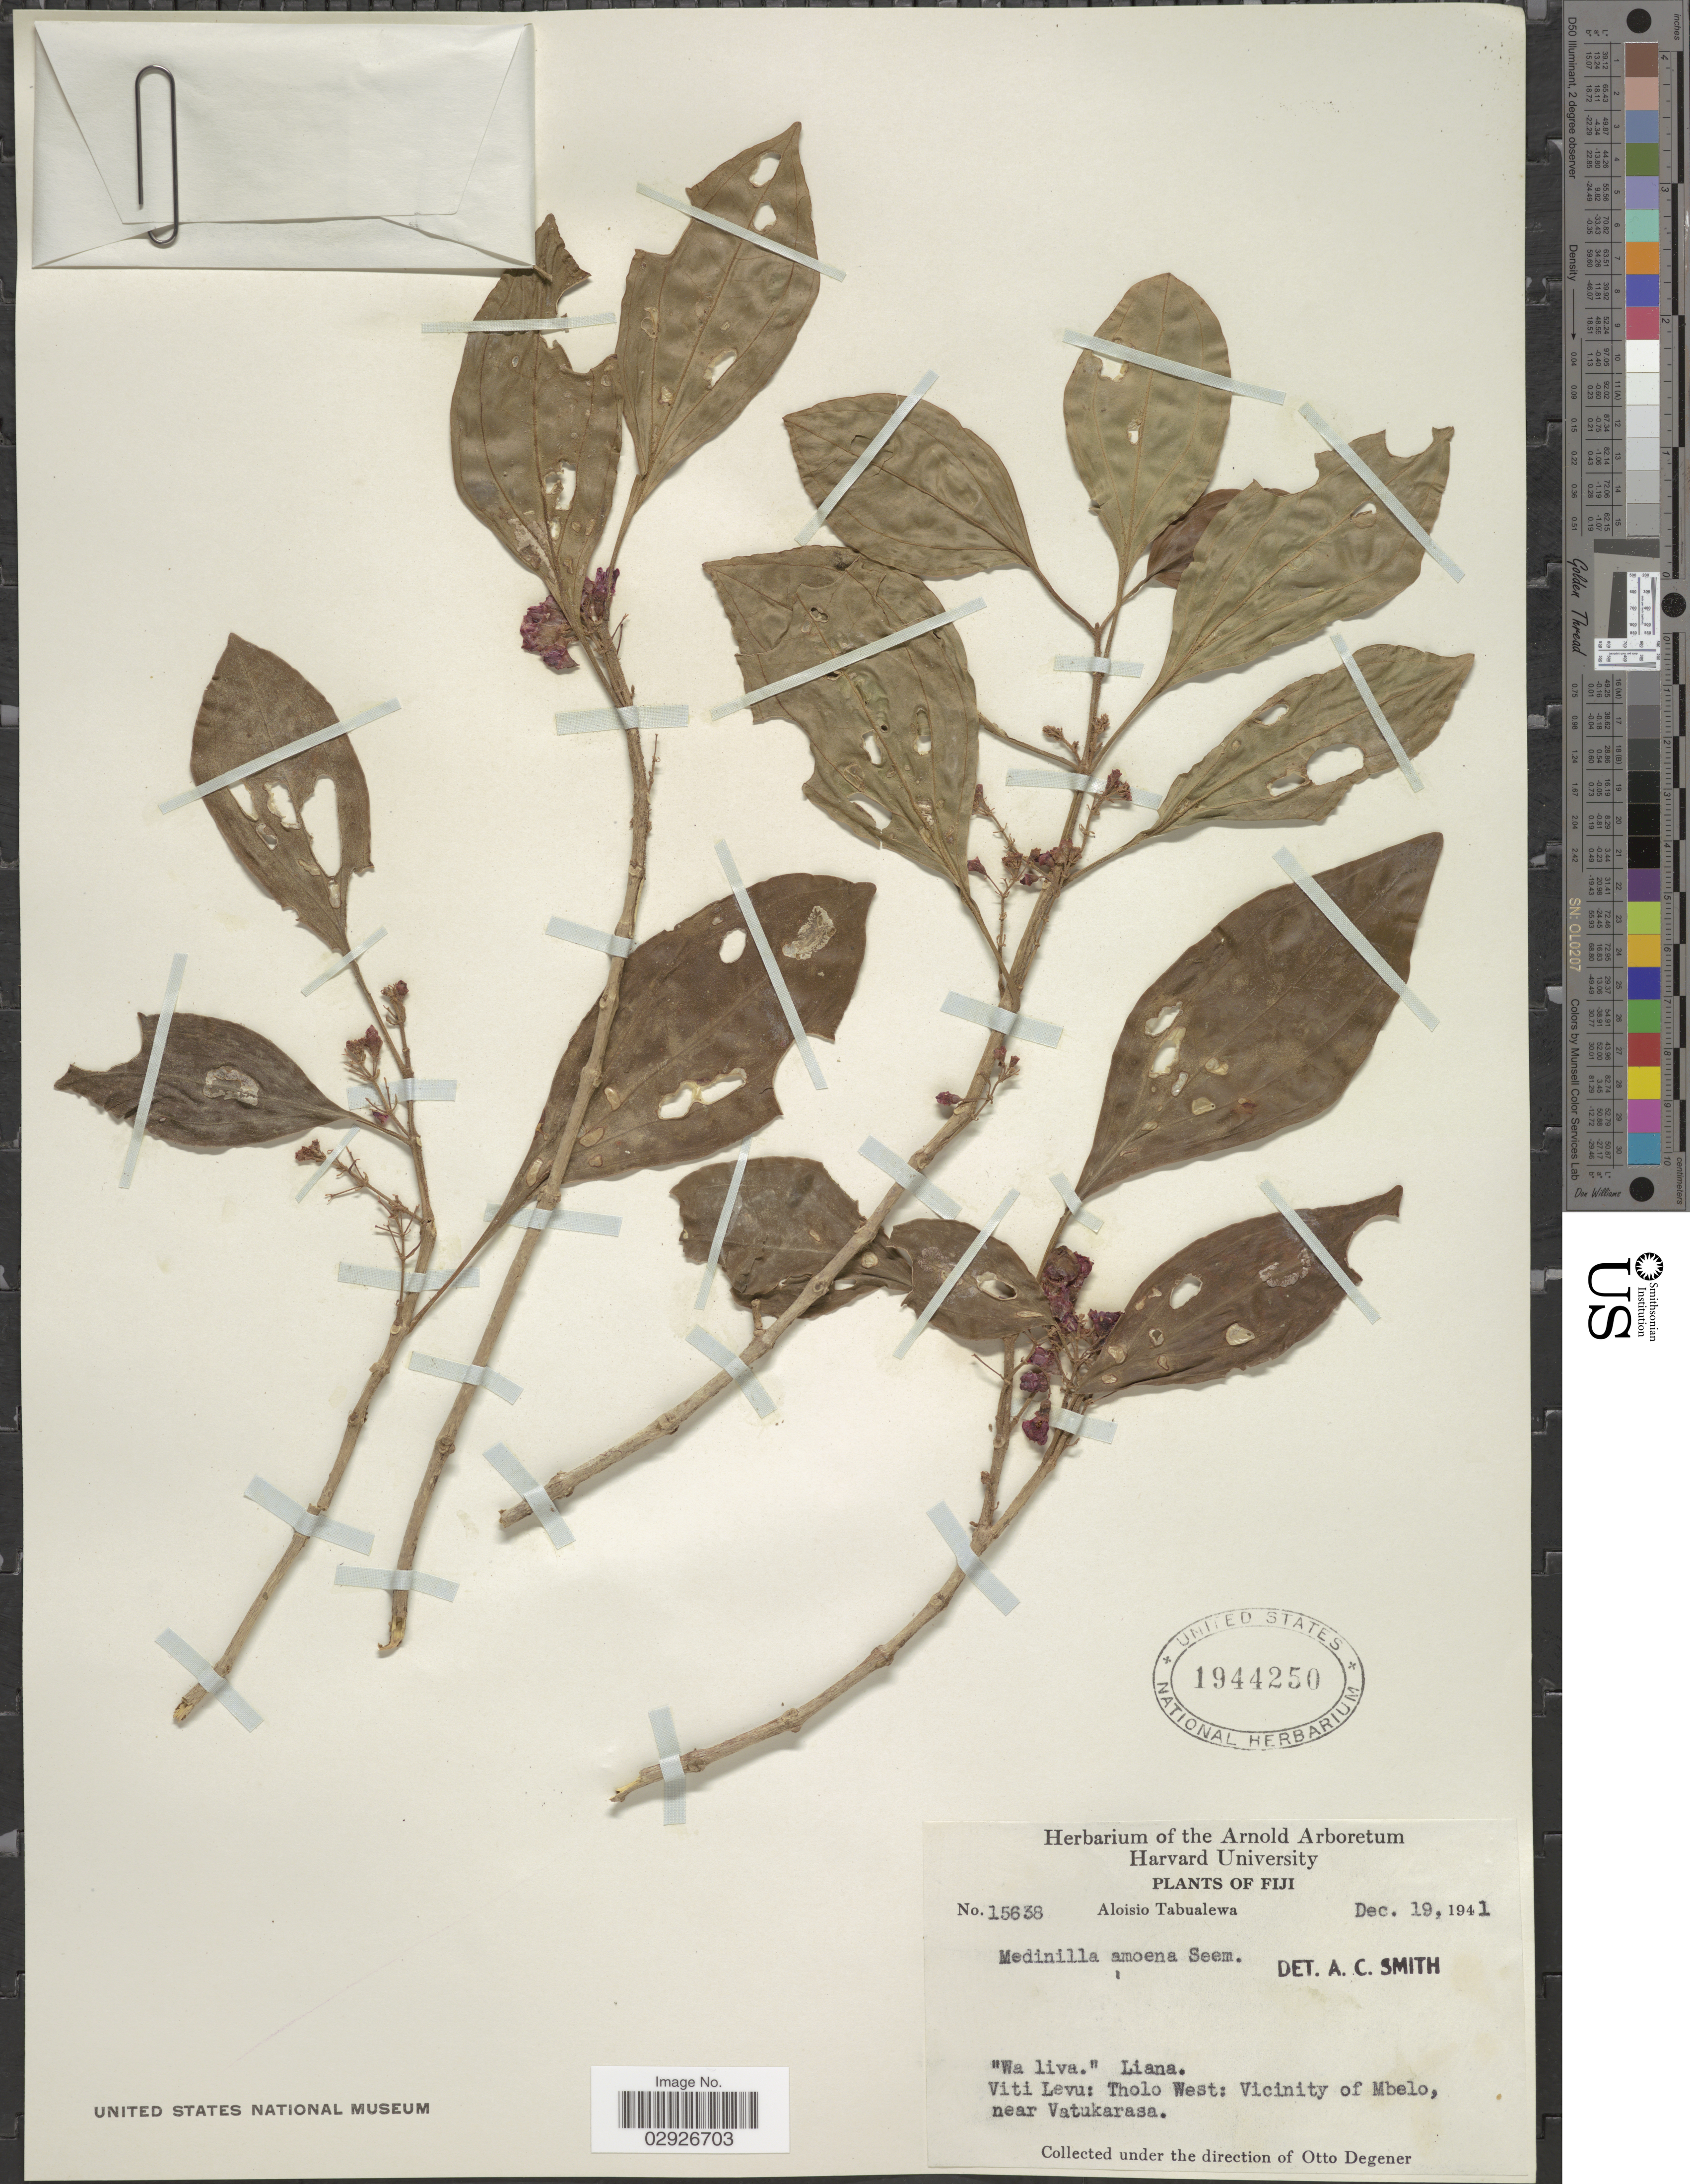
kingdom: Plantae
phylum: Tracheophyta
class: Magnoliopsida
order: Myrtales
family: Melastomataceae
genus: Medinilla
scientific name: Medinilla amoena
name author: Seem.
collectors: A. Tabualewa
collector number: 15638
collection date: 1941-12-19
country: Fiji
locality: Viti Levu: Tholo West: Vicinity of Mbelo, near Vatukarasa.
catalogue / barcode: US 1944250